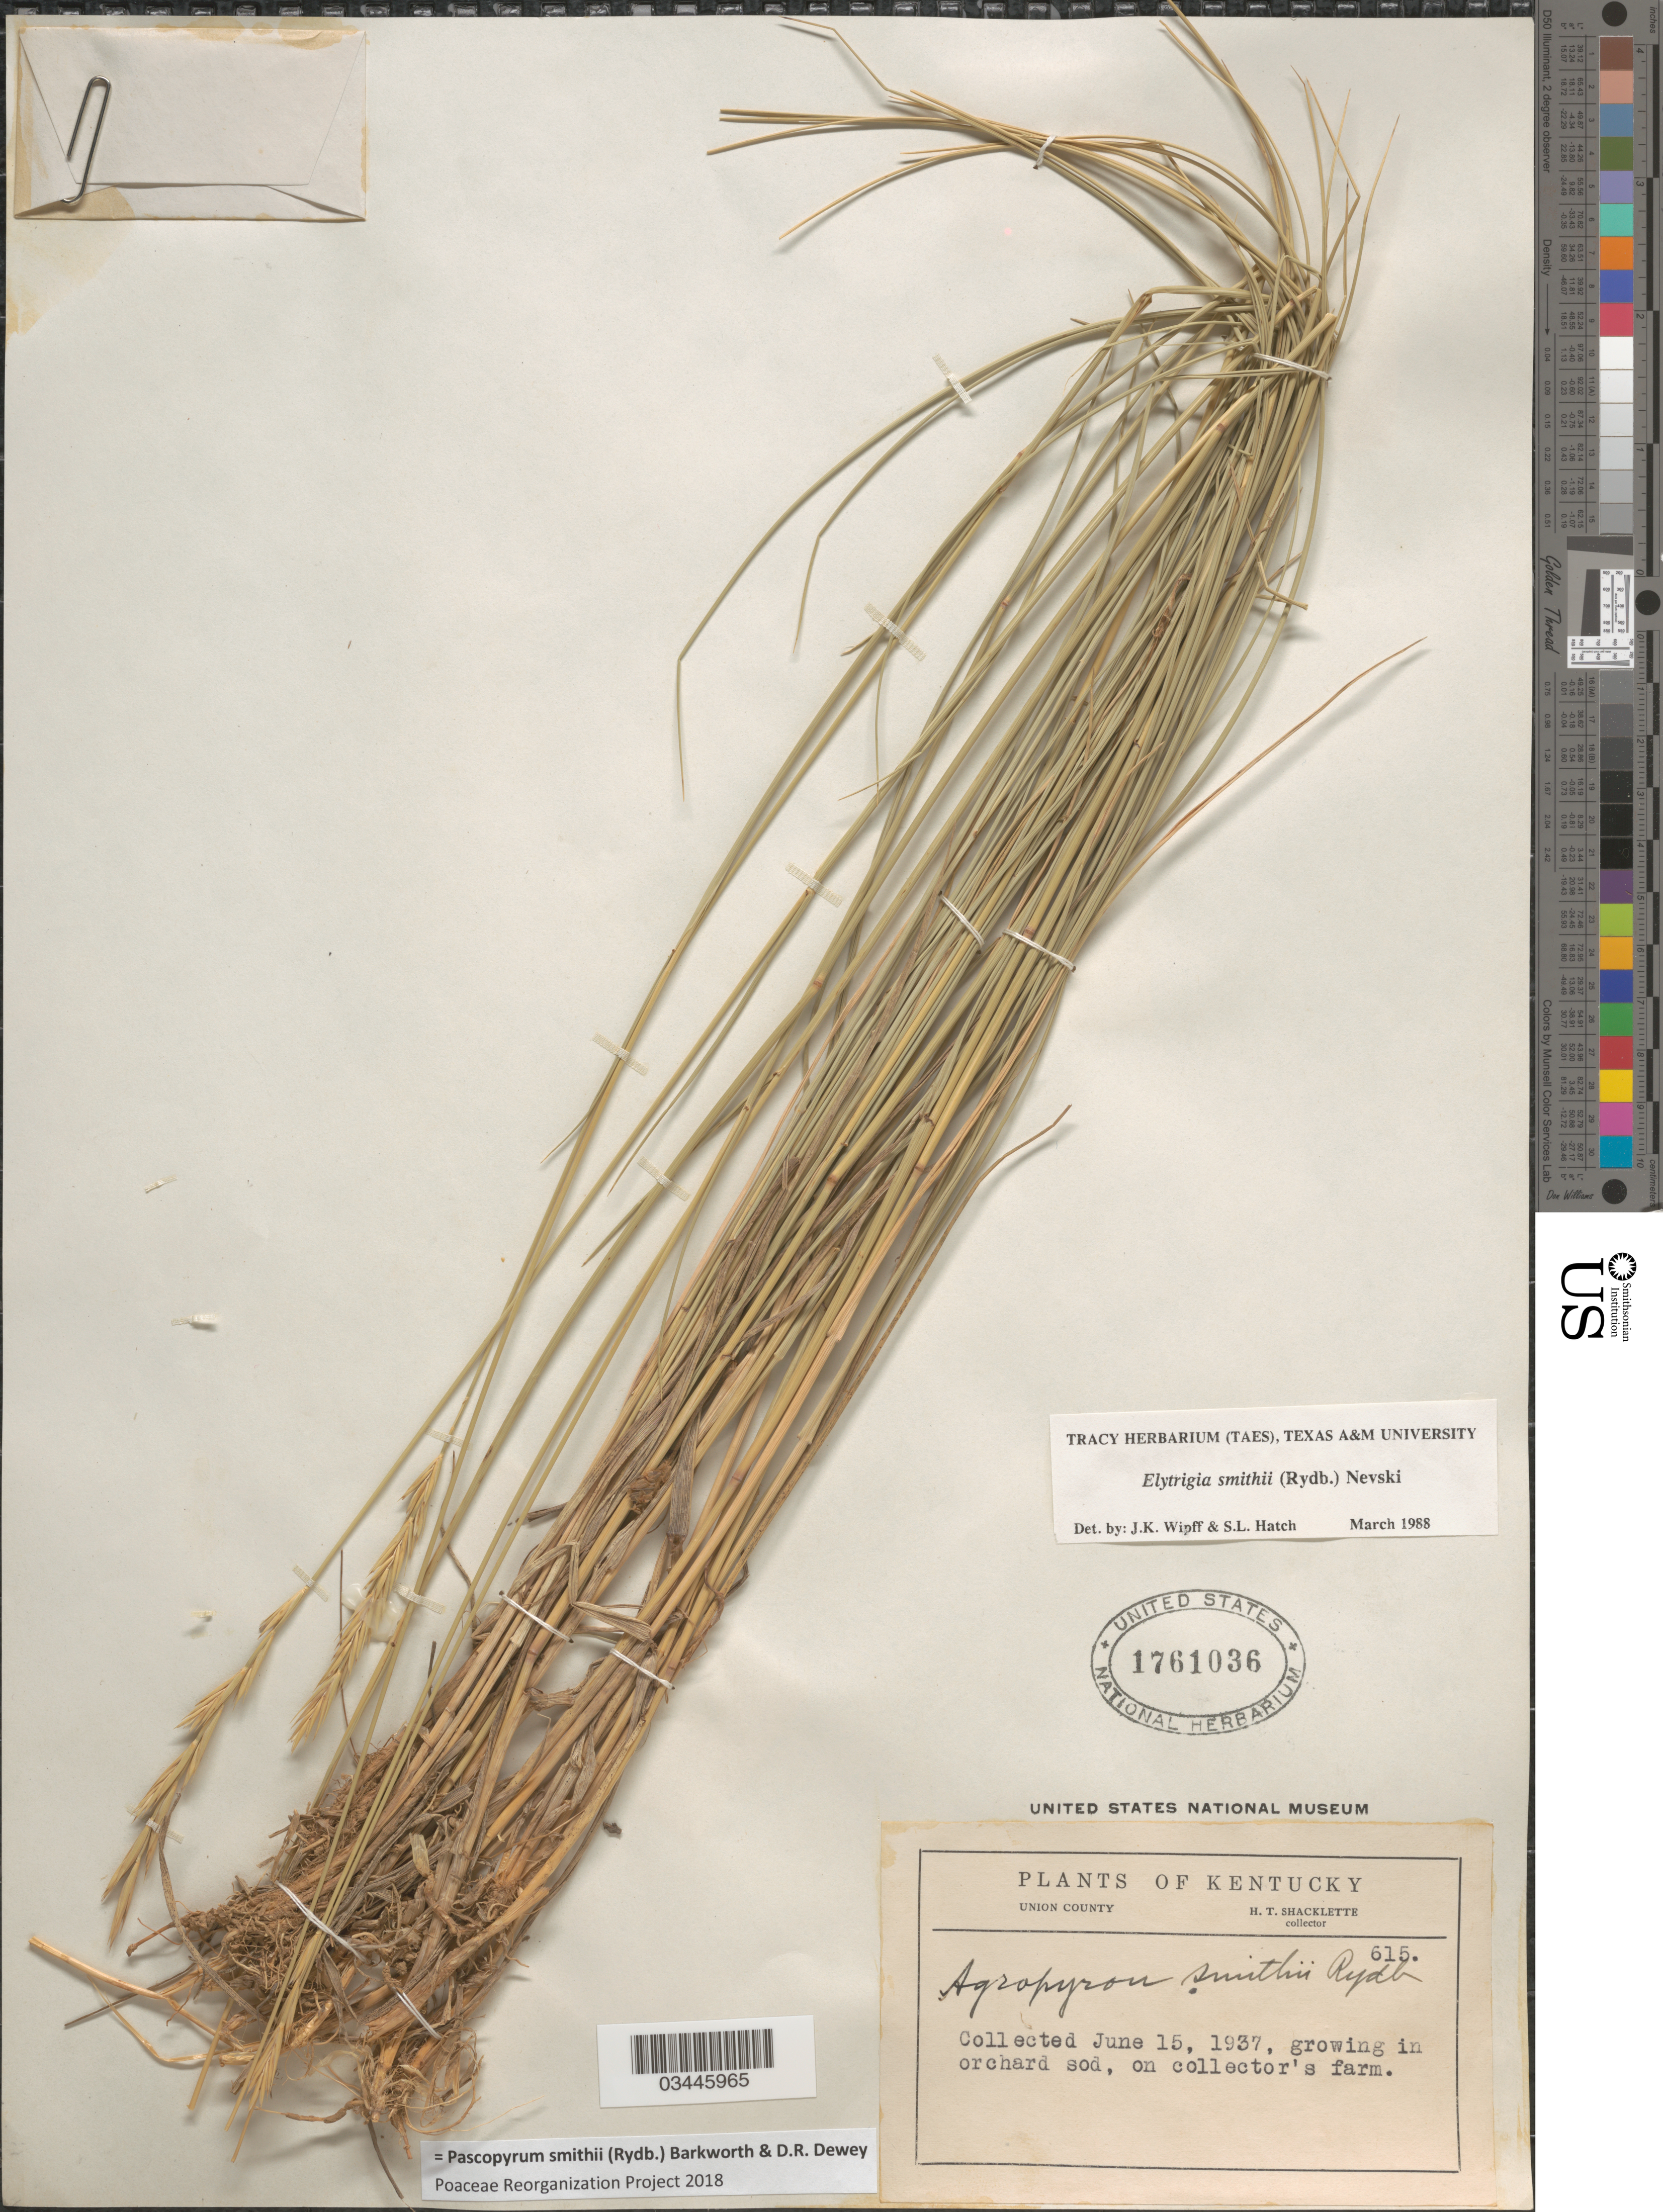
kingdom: Plantae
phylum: Tracheophyta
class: Liliopsida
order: Poales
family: Poaceae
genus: Pascopyrum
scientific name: Pascopyrum smithii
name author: (Rydb.) Barkworth & Dewey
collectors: H. Shacklette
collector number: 615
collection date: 1937-06-15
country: United States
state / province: Kentucky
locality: Union County. On collector's farm.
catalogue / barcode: US 1761036